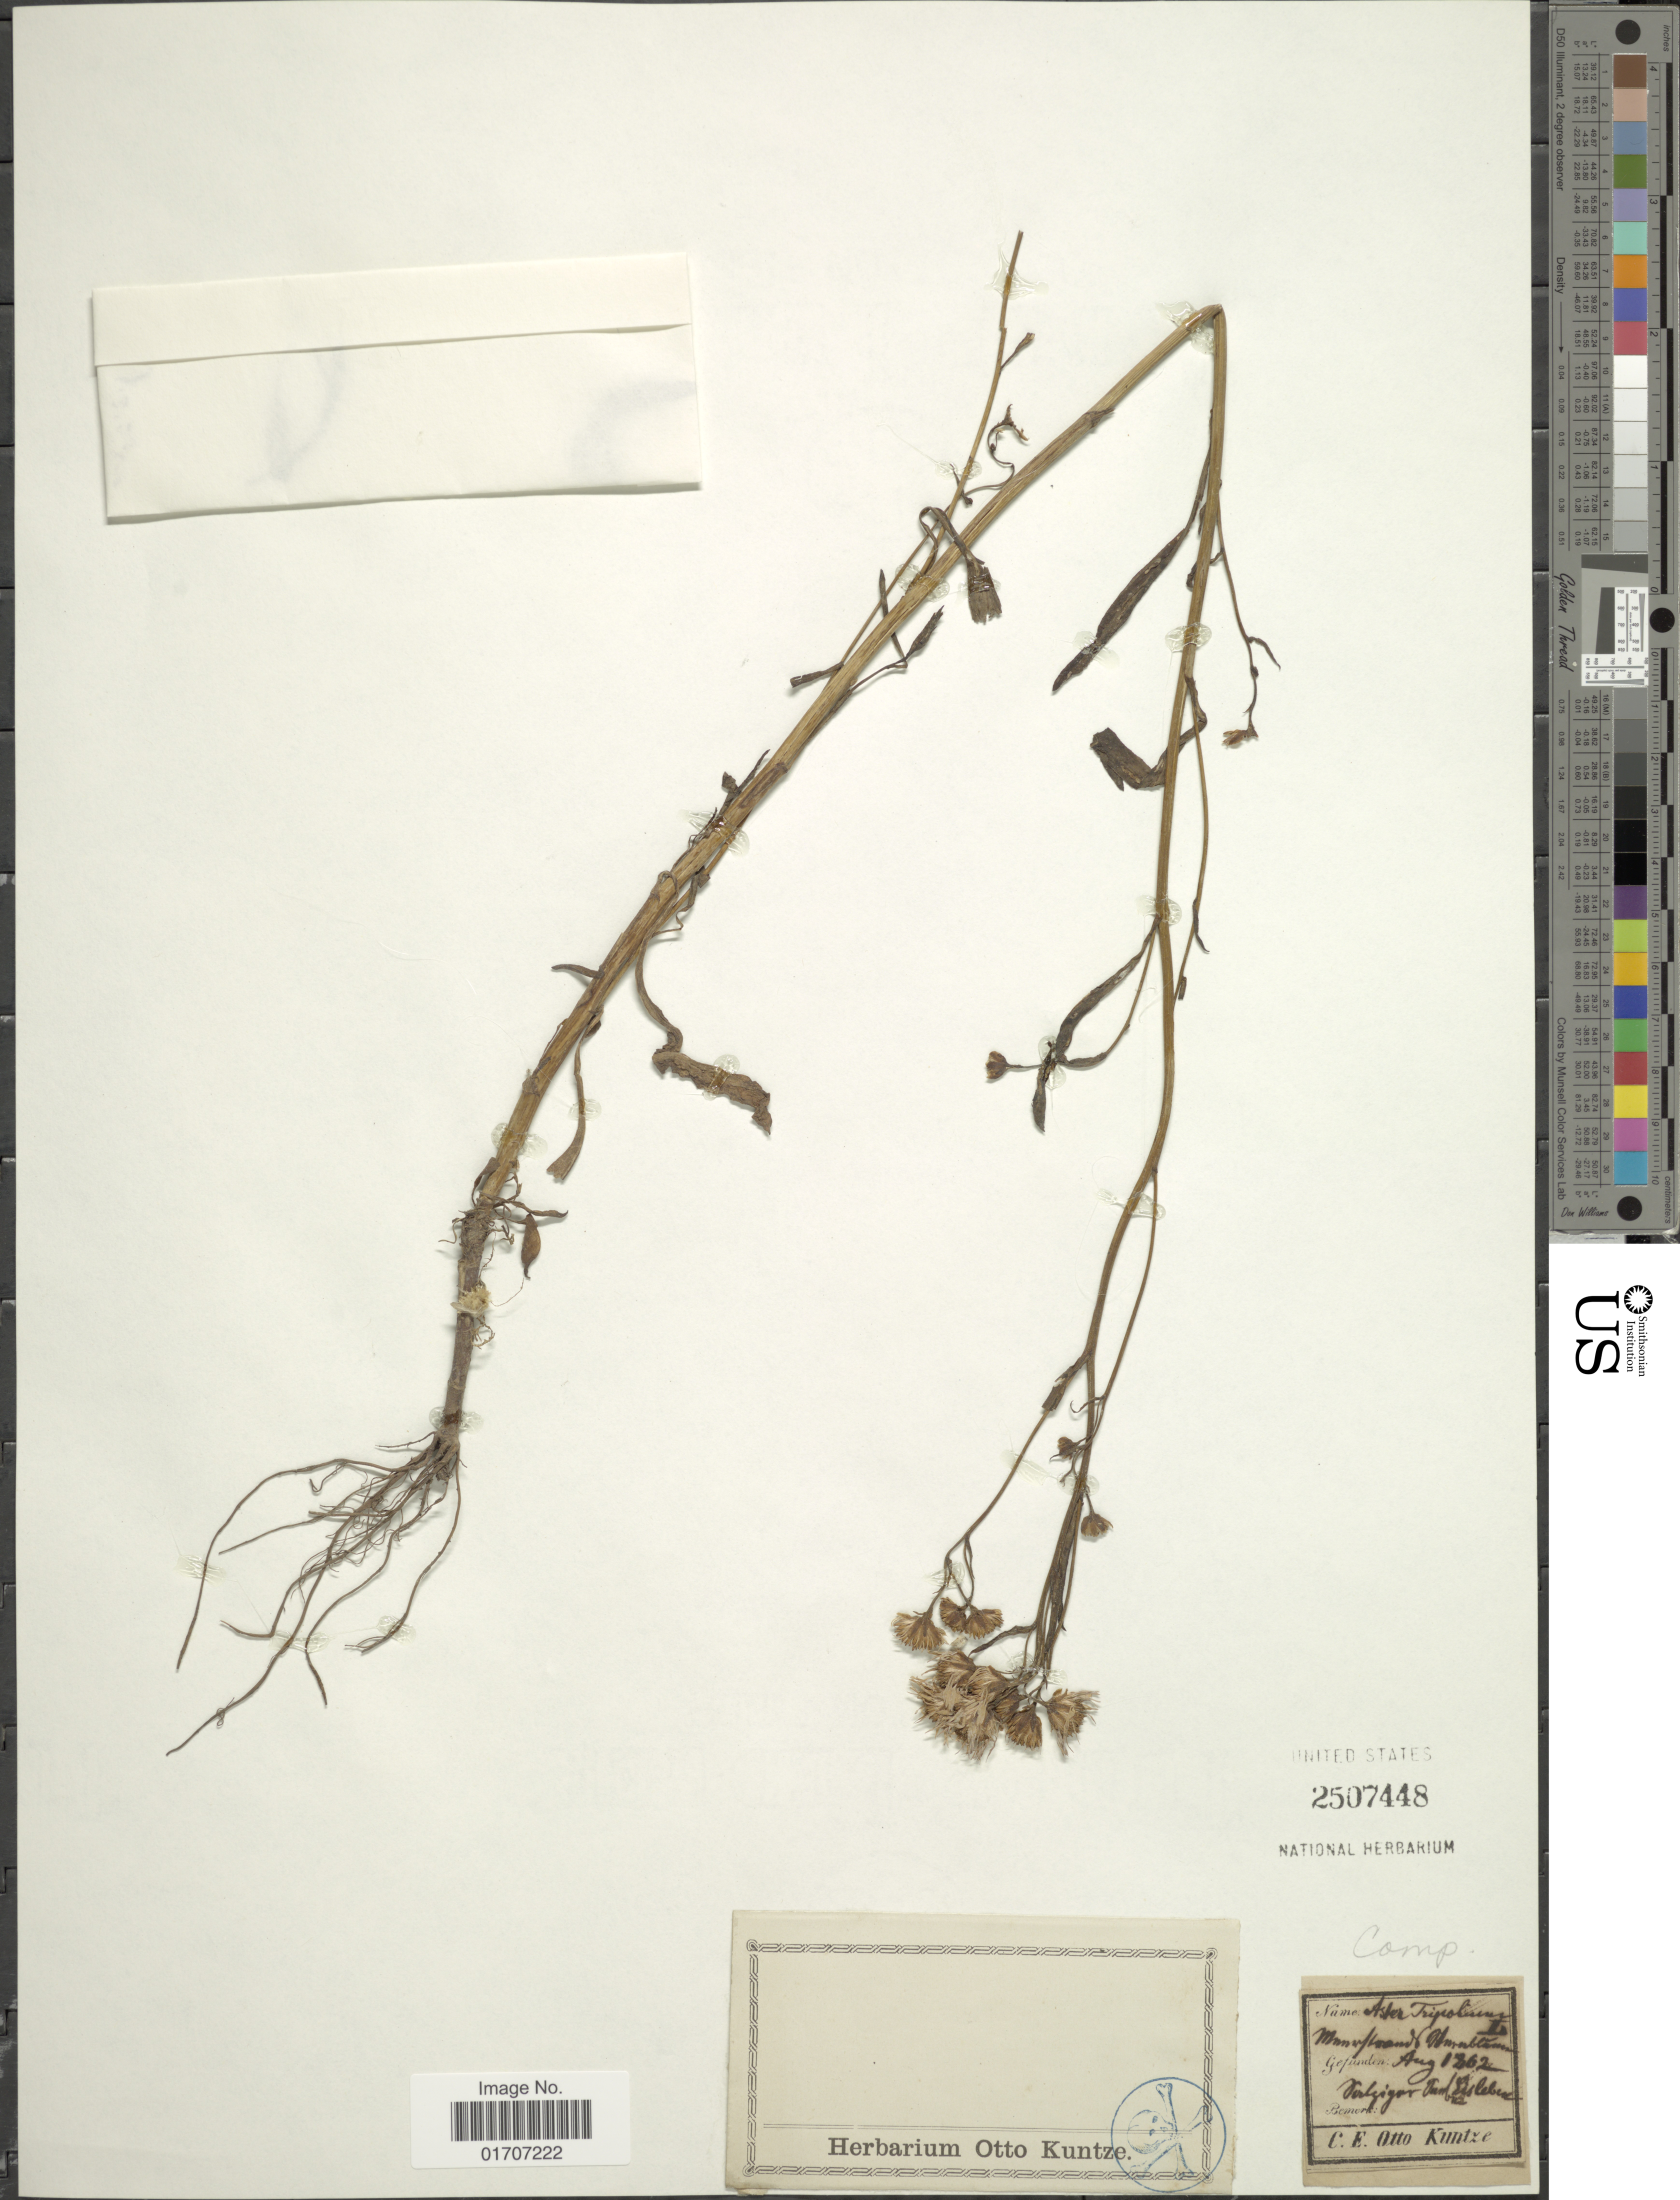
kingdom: Plantae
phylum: Tracheophyta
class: Magnoliopsida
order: Asterales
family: Asteraceae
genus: Tripolium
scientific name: Tripolium pannonicum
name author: (Jacq.) Dobrocz.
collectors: C.E.O. Kuntze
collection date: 1862-08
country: Germany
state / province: Sachsen-Anhalt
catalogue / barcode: US 2507448